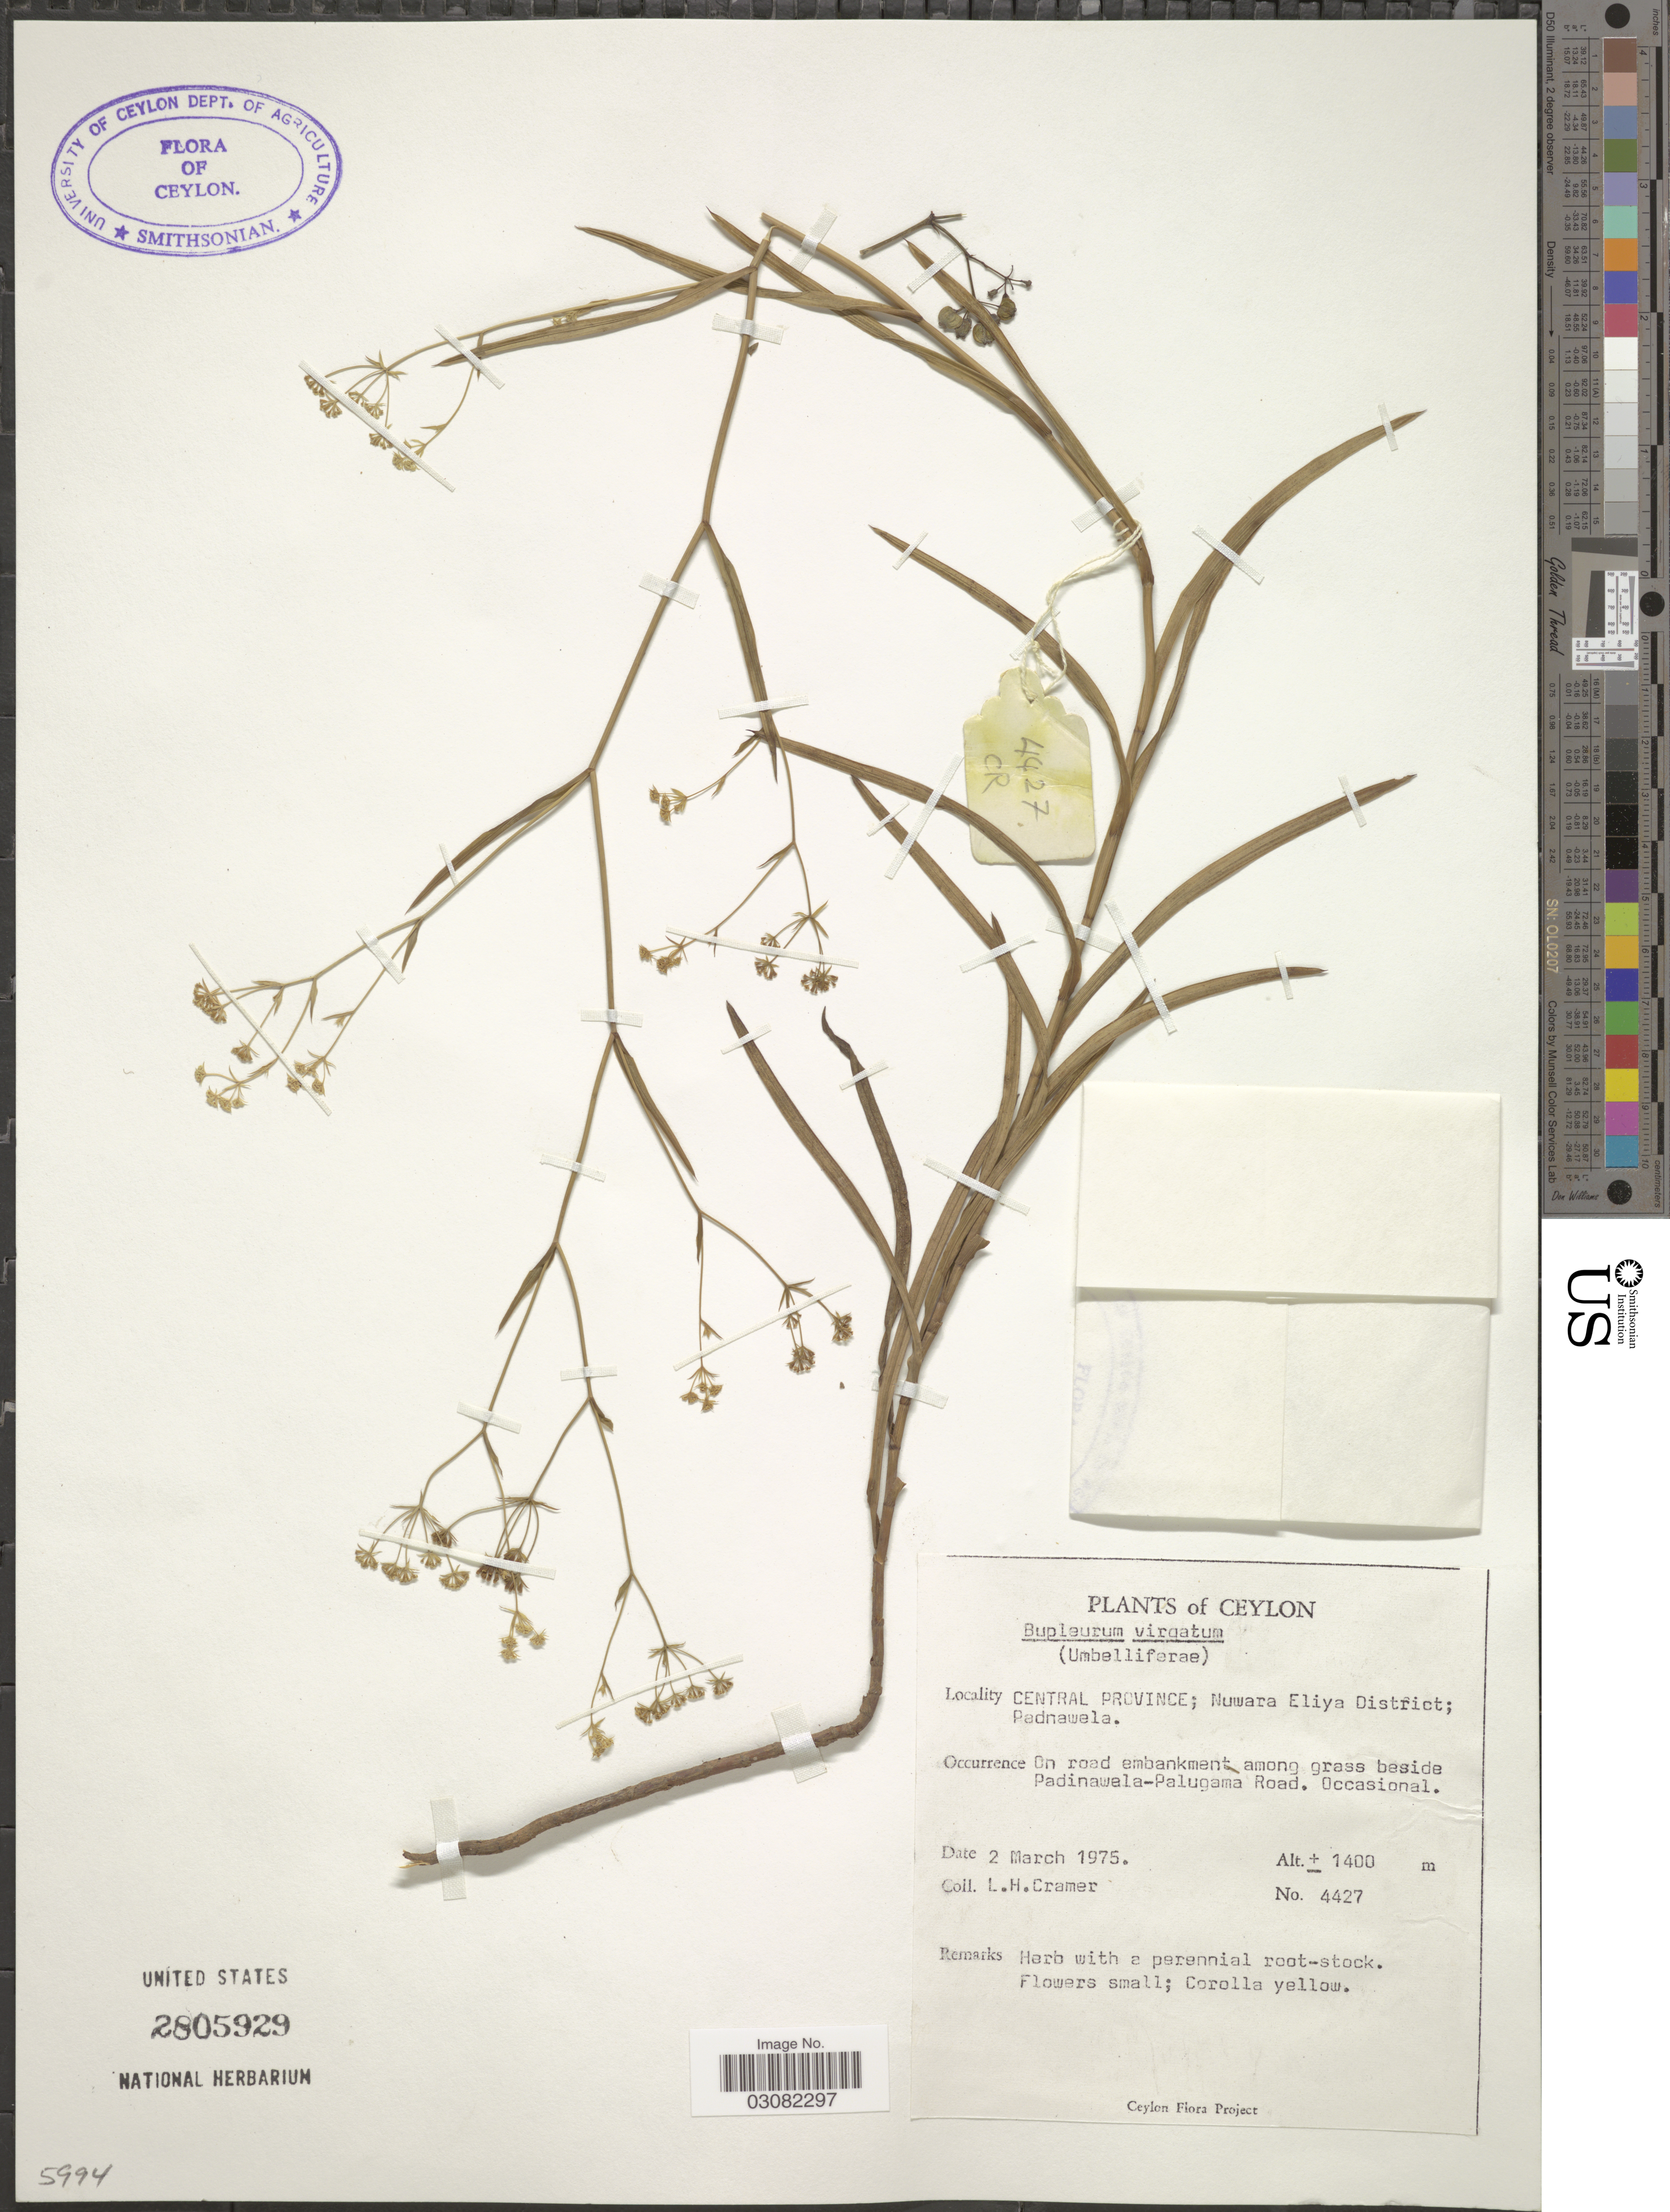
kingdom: Plantae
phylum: Tracheophyta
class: Magnoliopsida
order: Apiales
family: Apiaceae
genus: Bupleurum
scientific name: Bupleurum wightii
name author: Koso-Pol.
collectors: L. H. Cramer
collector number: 4427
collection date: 1975-03-02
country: Sri Lanka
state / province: Central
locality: Ceylon. Nuwara Eliya District; Padnawela. On road embankment among grass beside Padinawela- Palugama Road.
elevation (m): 1400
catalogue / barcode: US 2805929